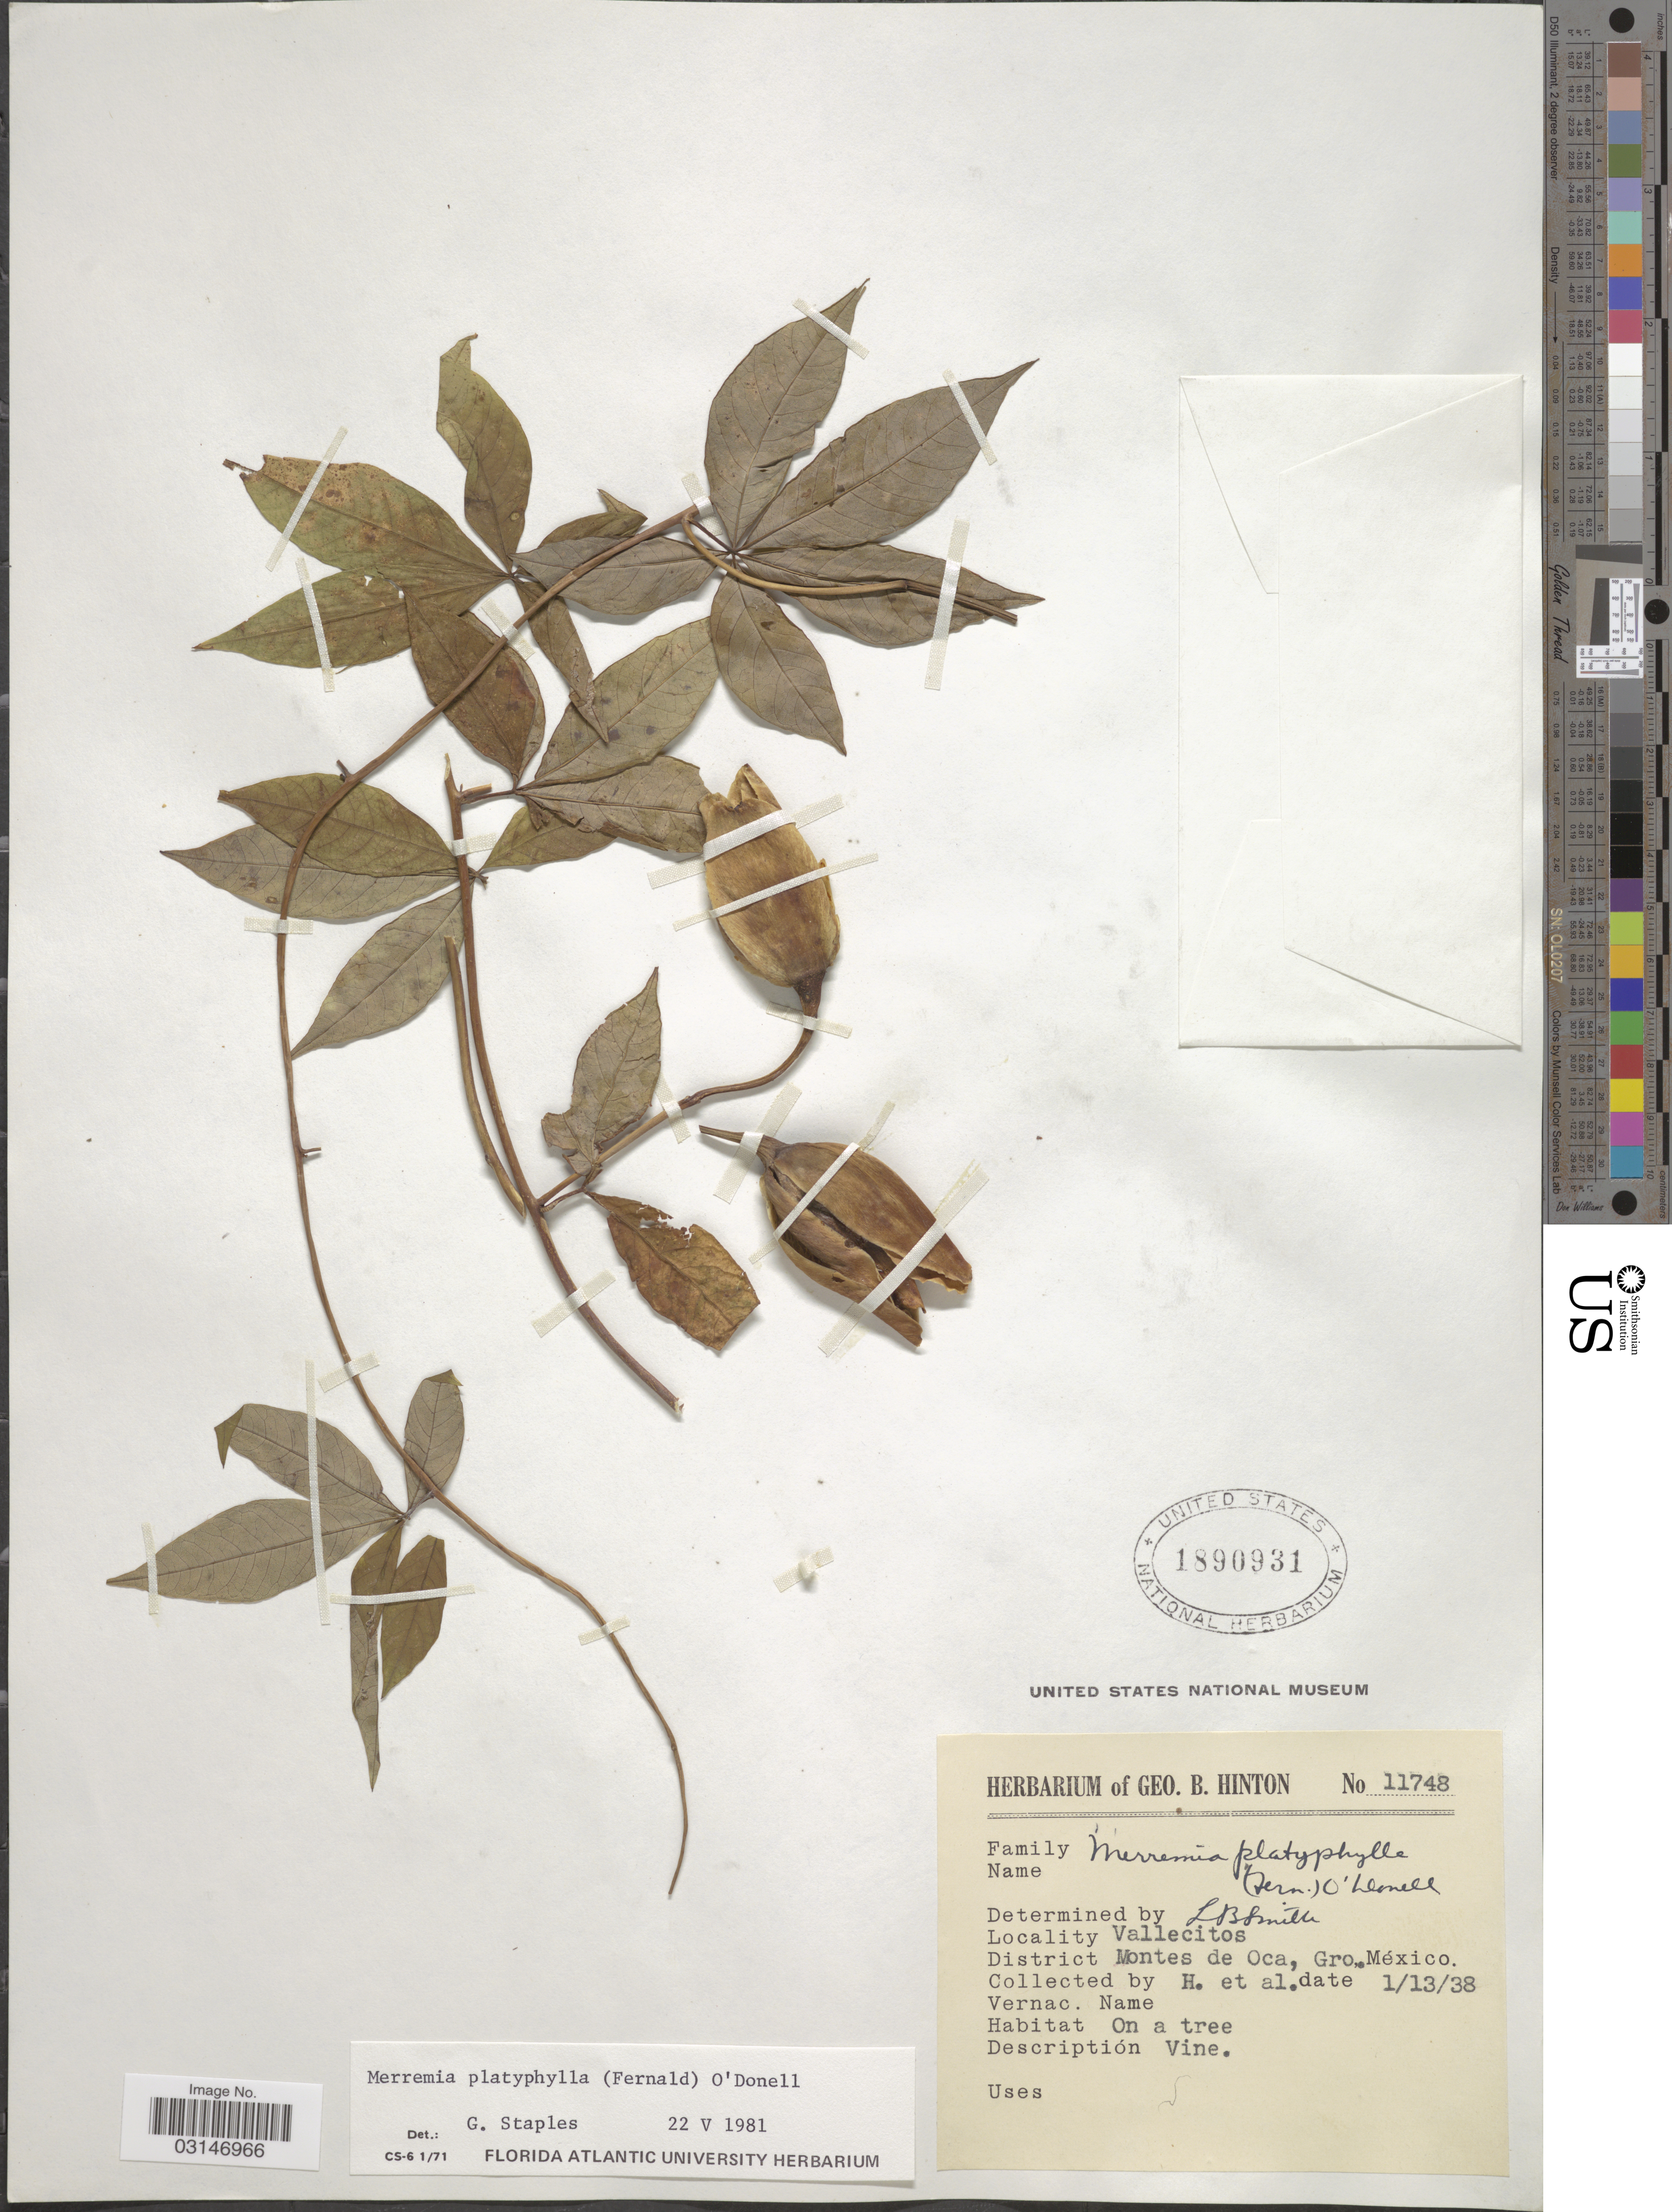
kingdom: Plantae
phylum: Tracheophyta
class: Magnoliopsida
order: Solanales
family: Convolvulaceae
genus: Distimake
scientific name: Distimake platyphyllus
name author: (Choisy) Petrongari & A. R. Simões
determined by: Strong, Mark T., (BOT), Smithsonian Institution - National Museum of Natural History (UNITED STATES)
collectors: G. B. Hinton & et al.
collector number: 11748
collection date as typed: Transcribed d/m/y: 13/1/38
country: Mexico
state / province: Guerrero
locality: Vallecitos, District Montes de Oca, Gro., México.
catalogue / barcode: US 1890931